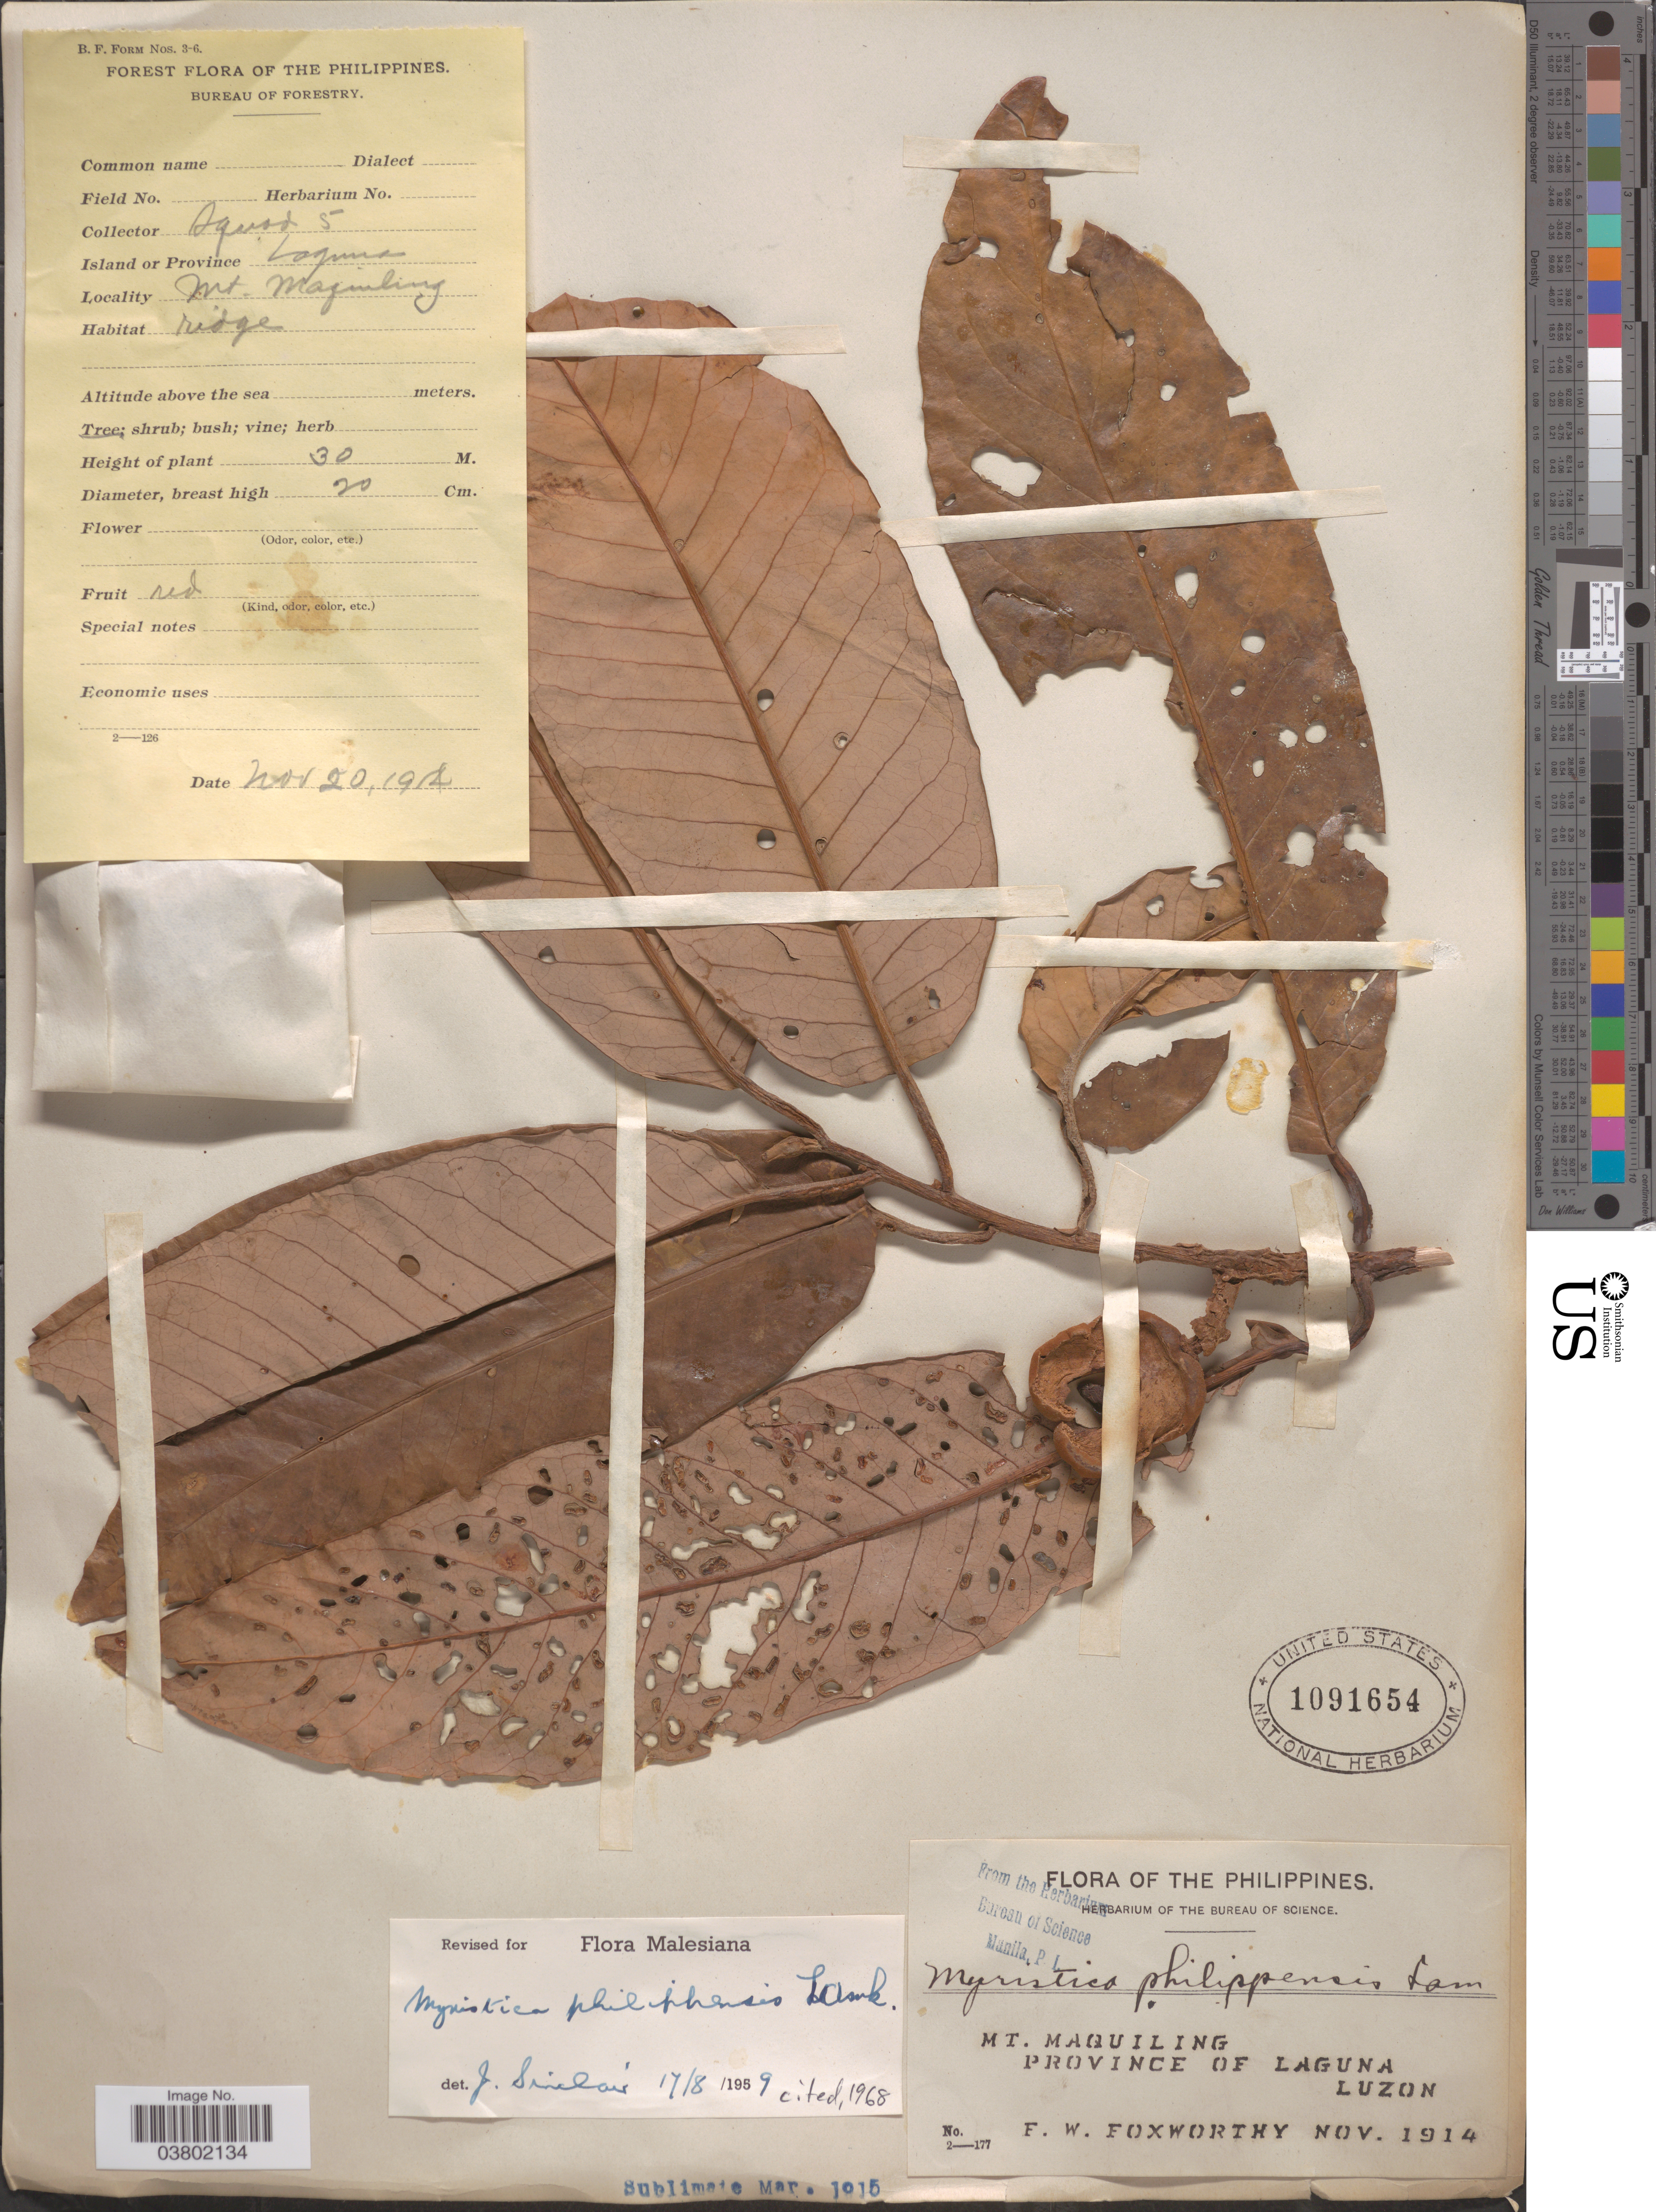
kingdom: Plantae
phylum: Tracheophyta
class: Magnoliopsida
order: Magnoliales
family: Myristicaceae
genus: Myristica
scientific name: Myristica philippensis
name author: Lam.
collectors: F. W. Foxworthy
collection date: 1914-11-20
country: Philippines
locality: Mt. Maquiling, Province of Laguna, Luzon.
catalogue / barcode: US 1091654